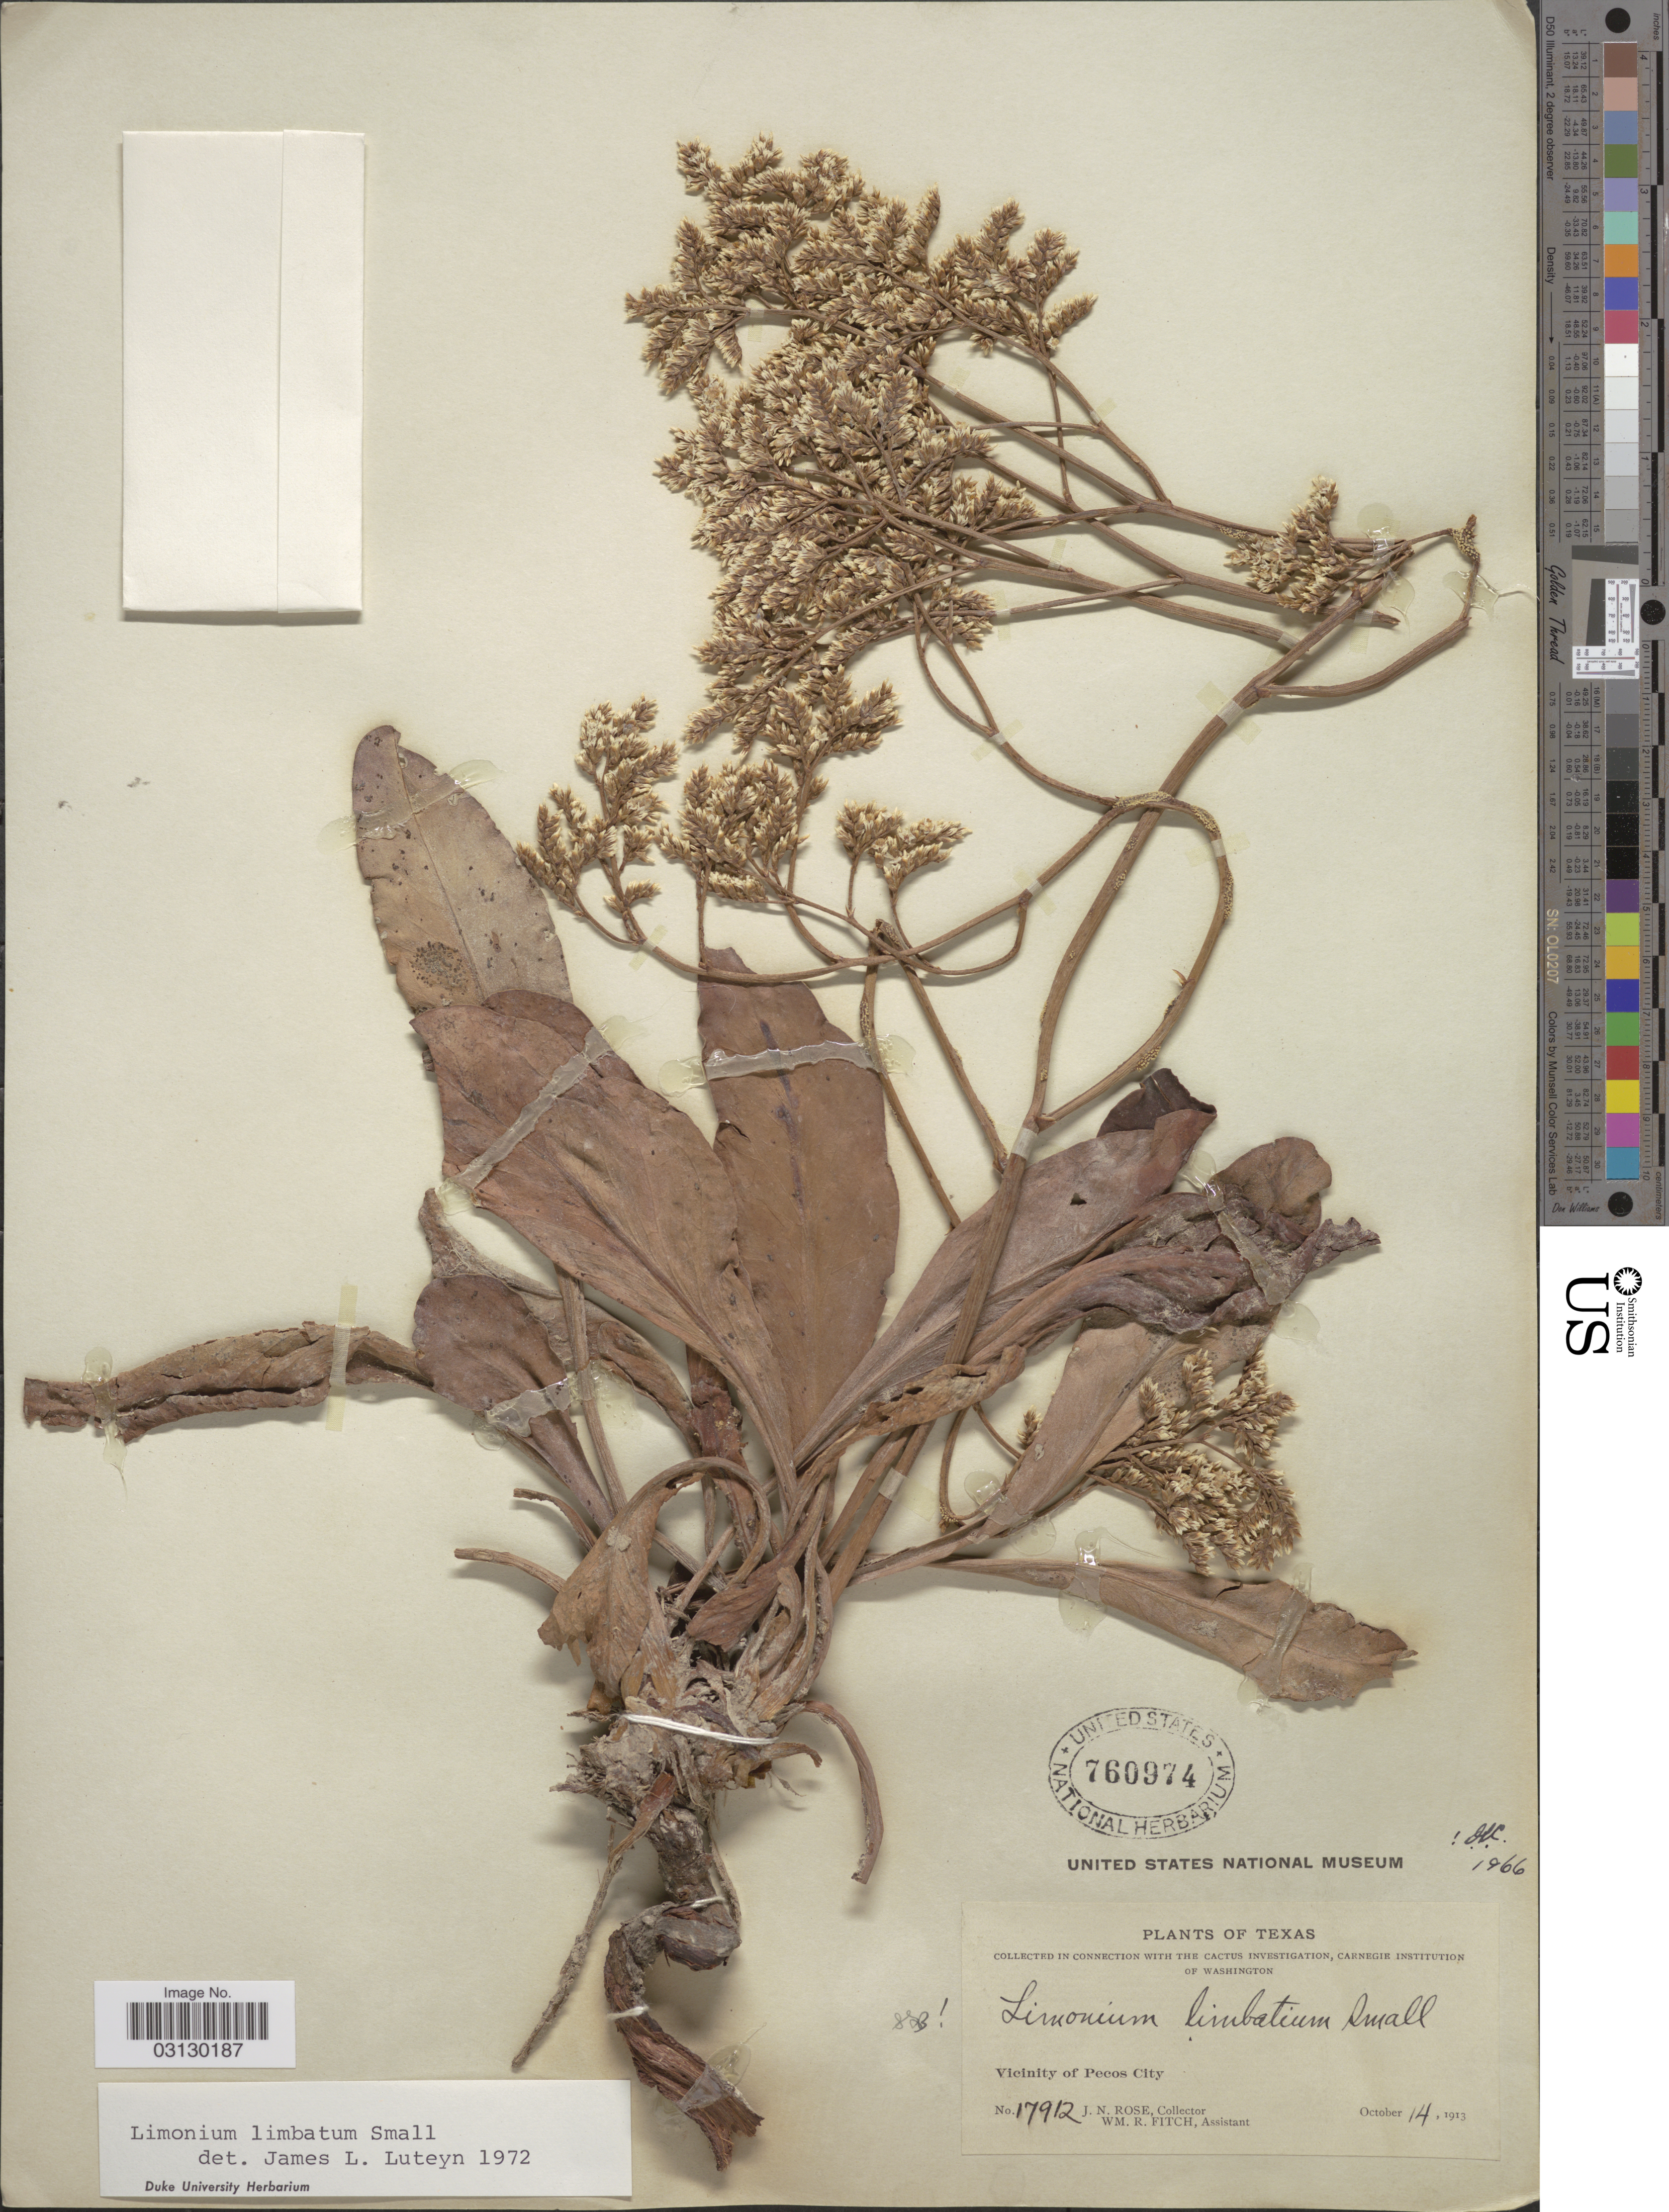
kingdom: Plantae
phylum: Tracheophyta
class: Magnoliopsida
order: Caryophyllales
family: Plumbaginaceae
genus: Limonium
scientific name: Limonium limbatum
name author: Small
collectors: J. N. Rose & W. R. Fitch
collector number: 17912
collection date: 1913-10-14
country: United States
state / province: Texas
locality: Vicinity of Pecos City.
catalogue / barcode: US 760974